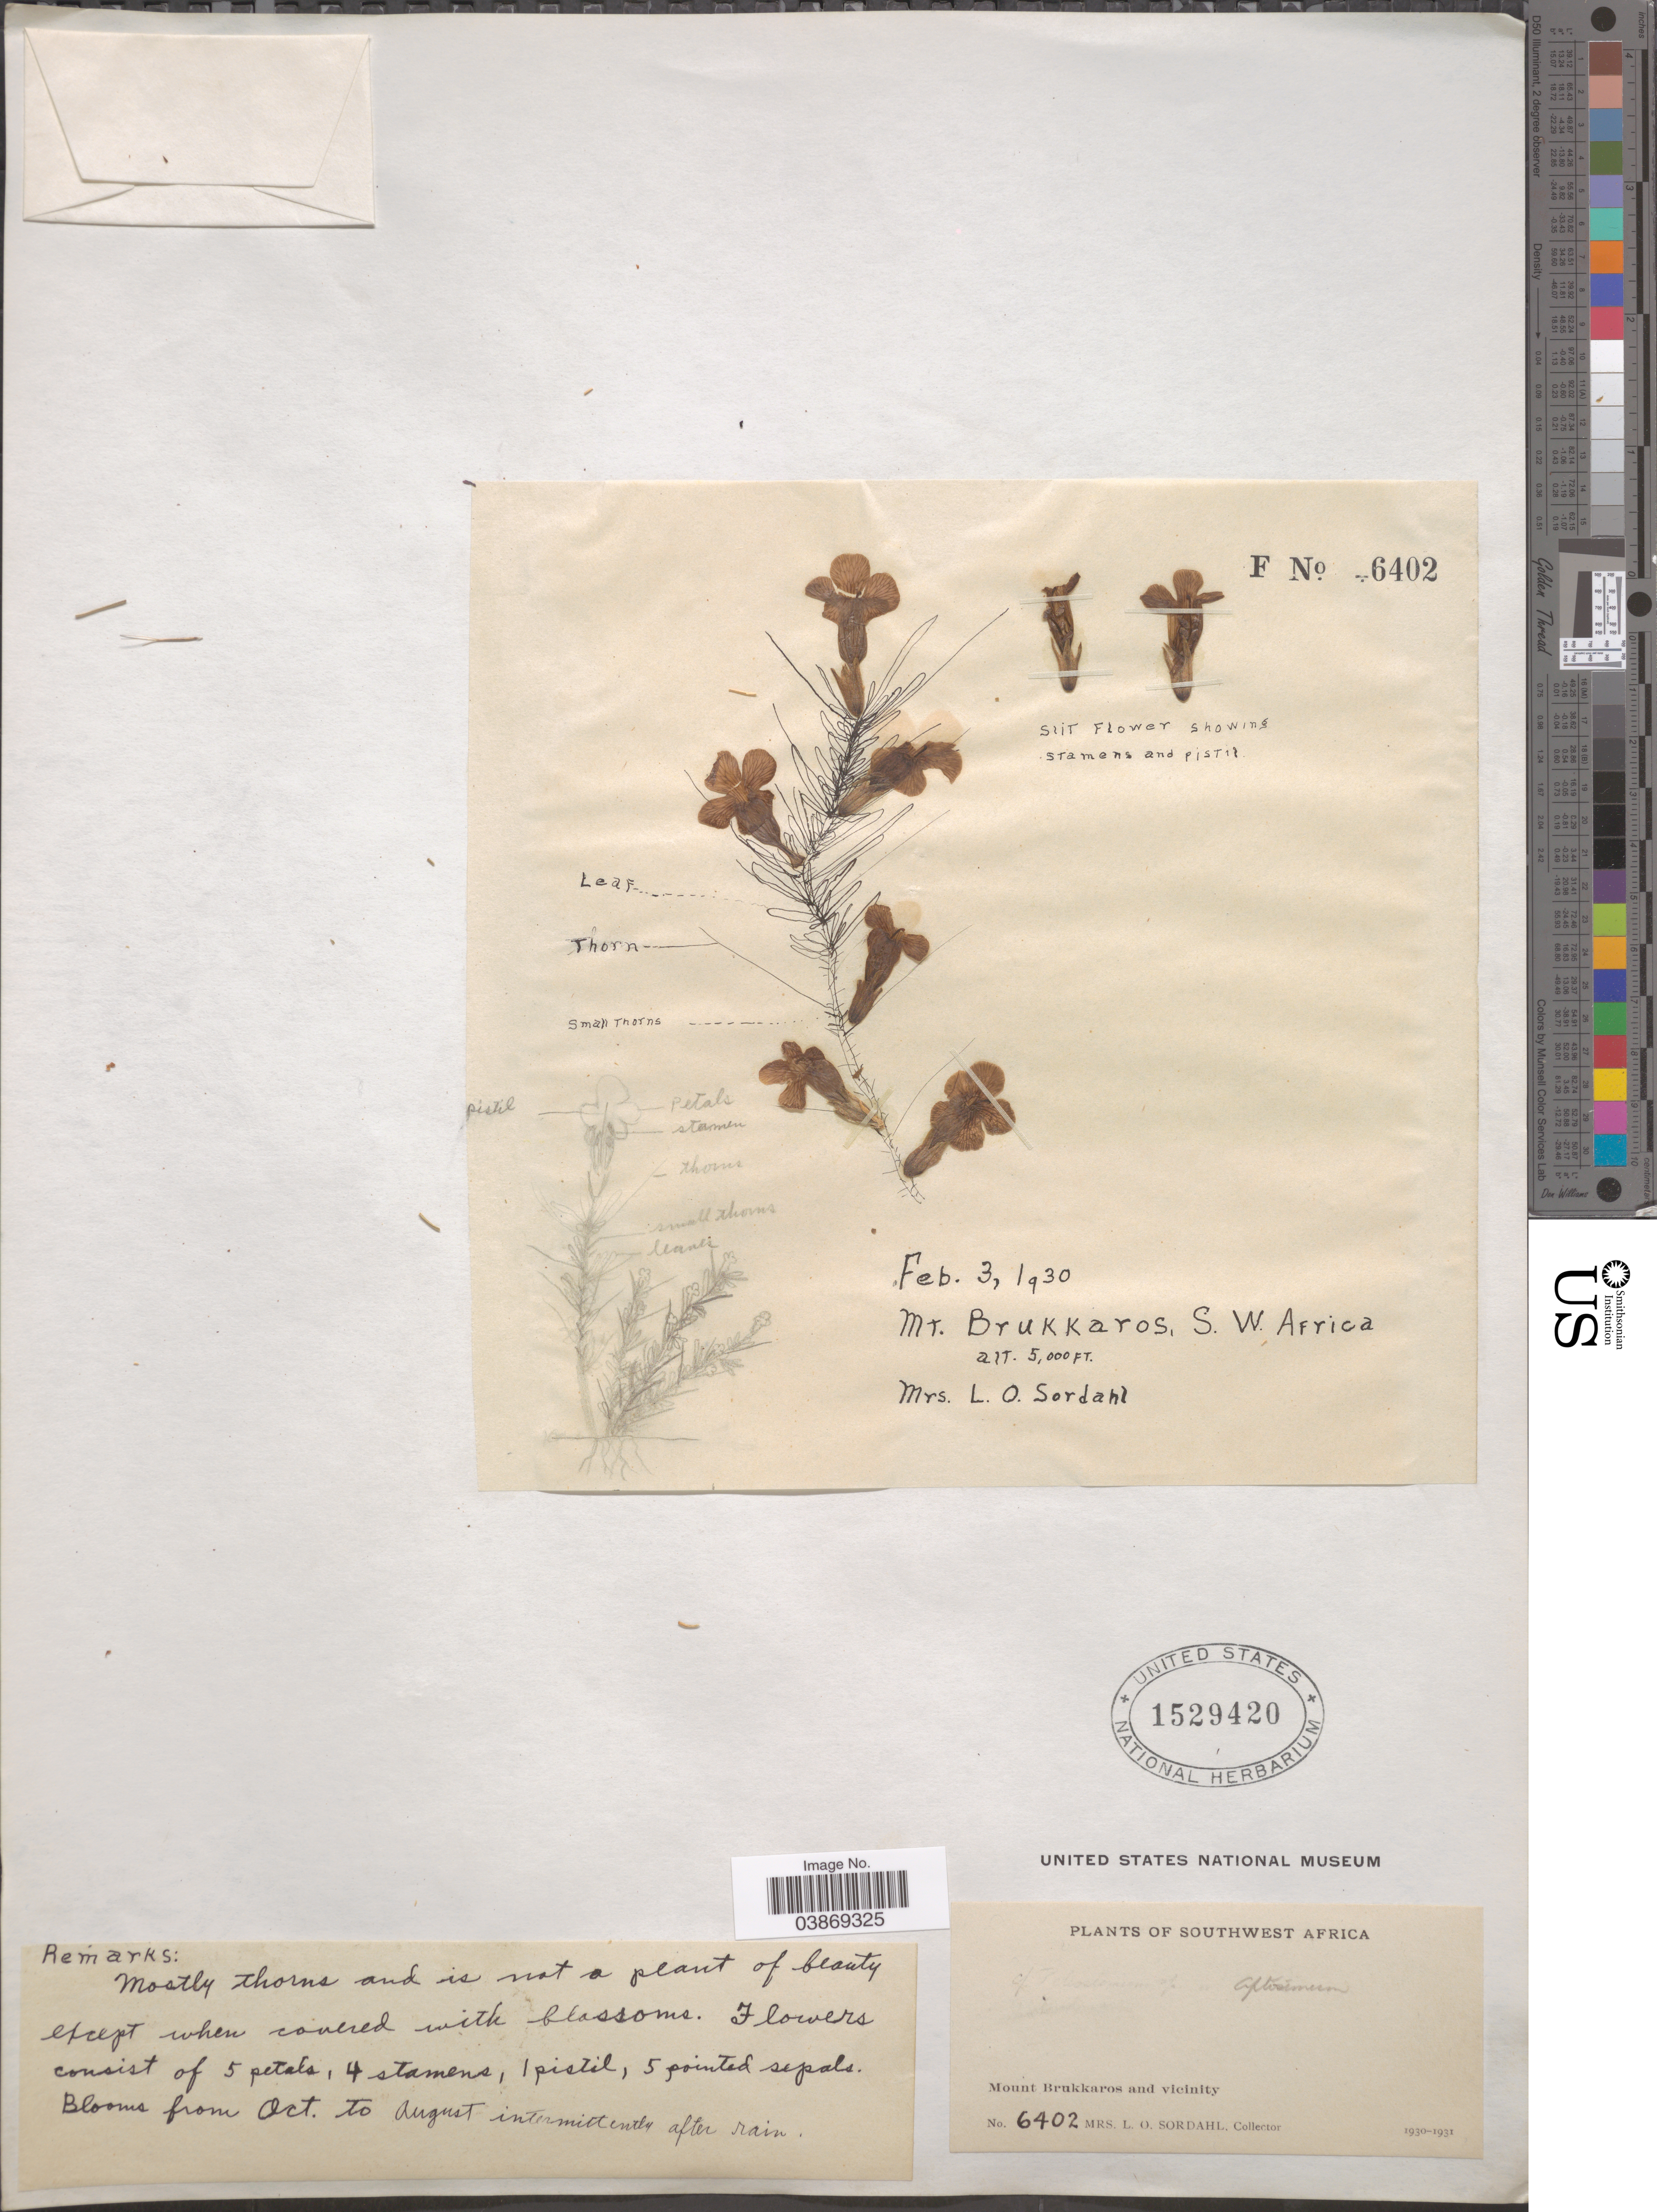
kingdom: Plantae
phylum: Tracheophyta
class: Magnoliopsida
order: Lamiales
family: Scrophulariaceae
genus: Aptosimum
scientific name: Aptosimum sp.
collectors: L. Sordahl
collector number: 6402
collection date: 1930-02-03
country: Namibia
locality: Mount Brukkaros and vicinity.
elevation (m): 1524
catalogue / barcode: US 1529420